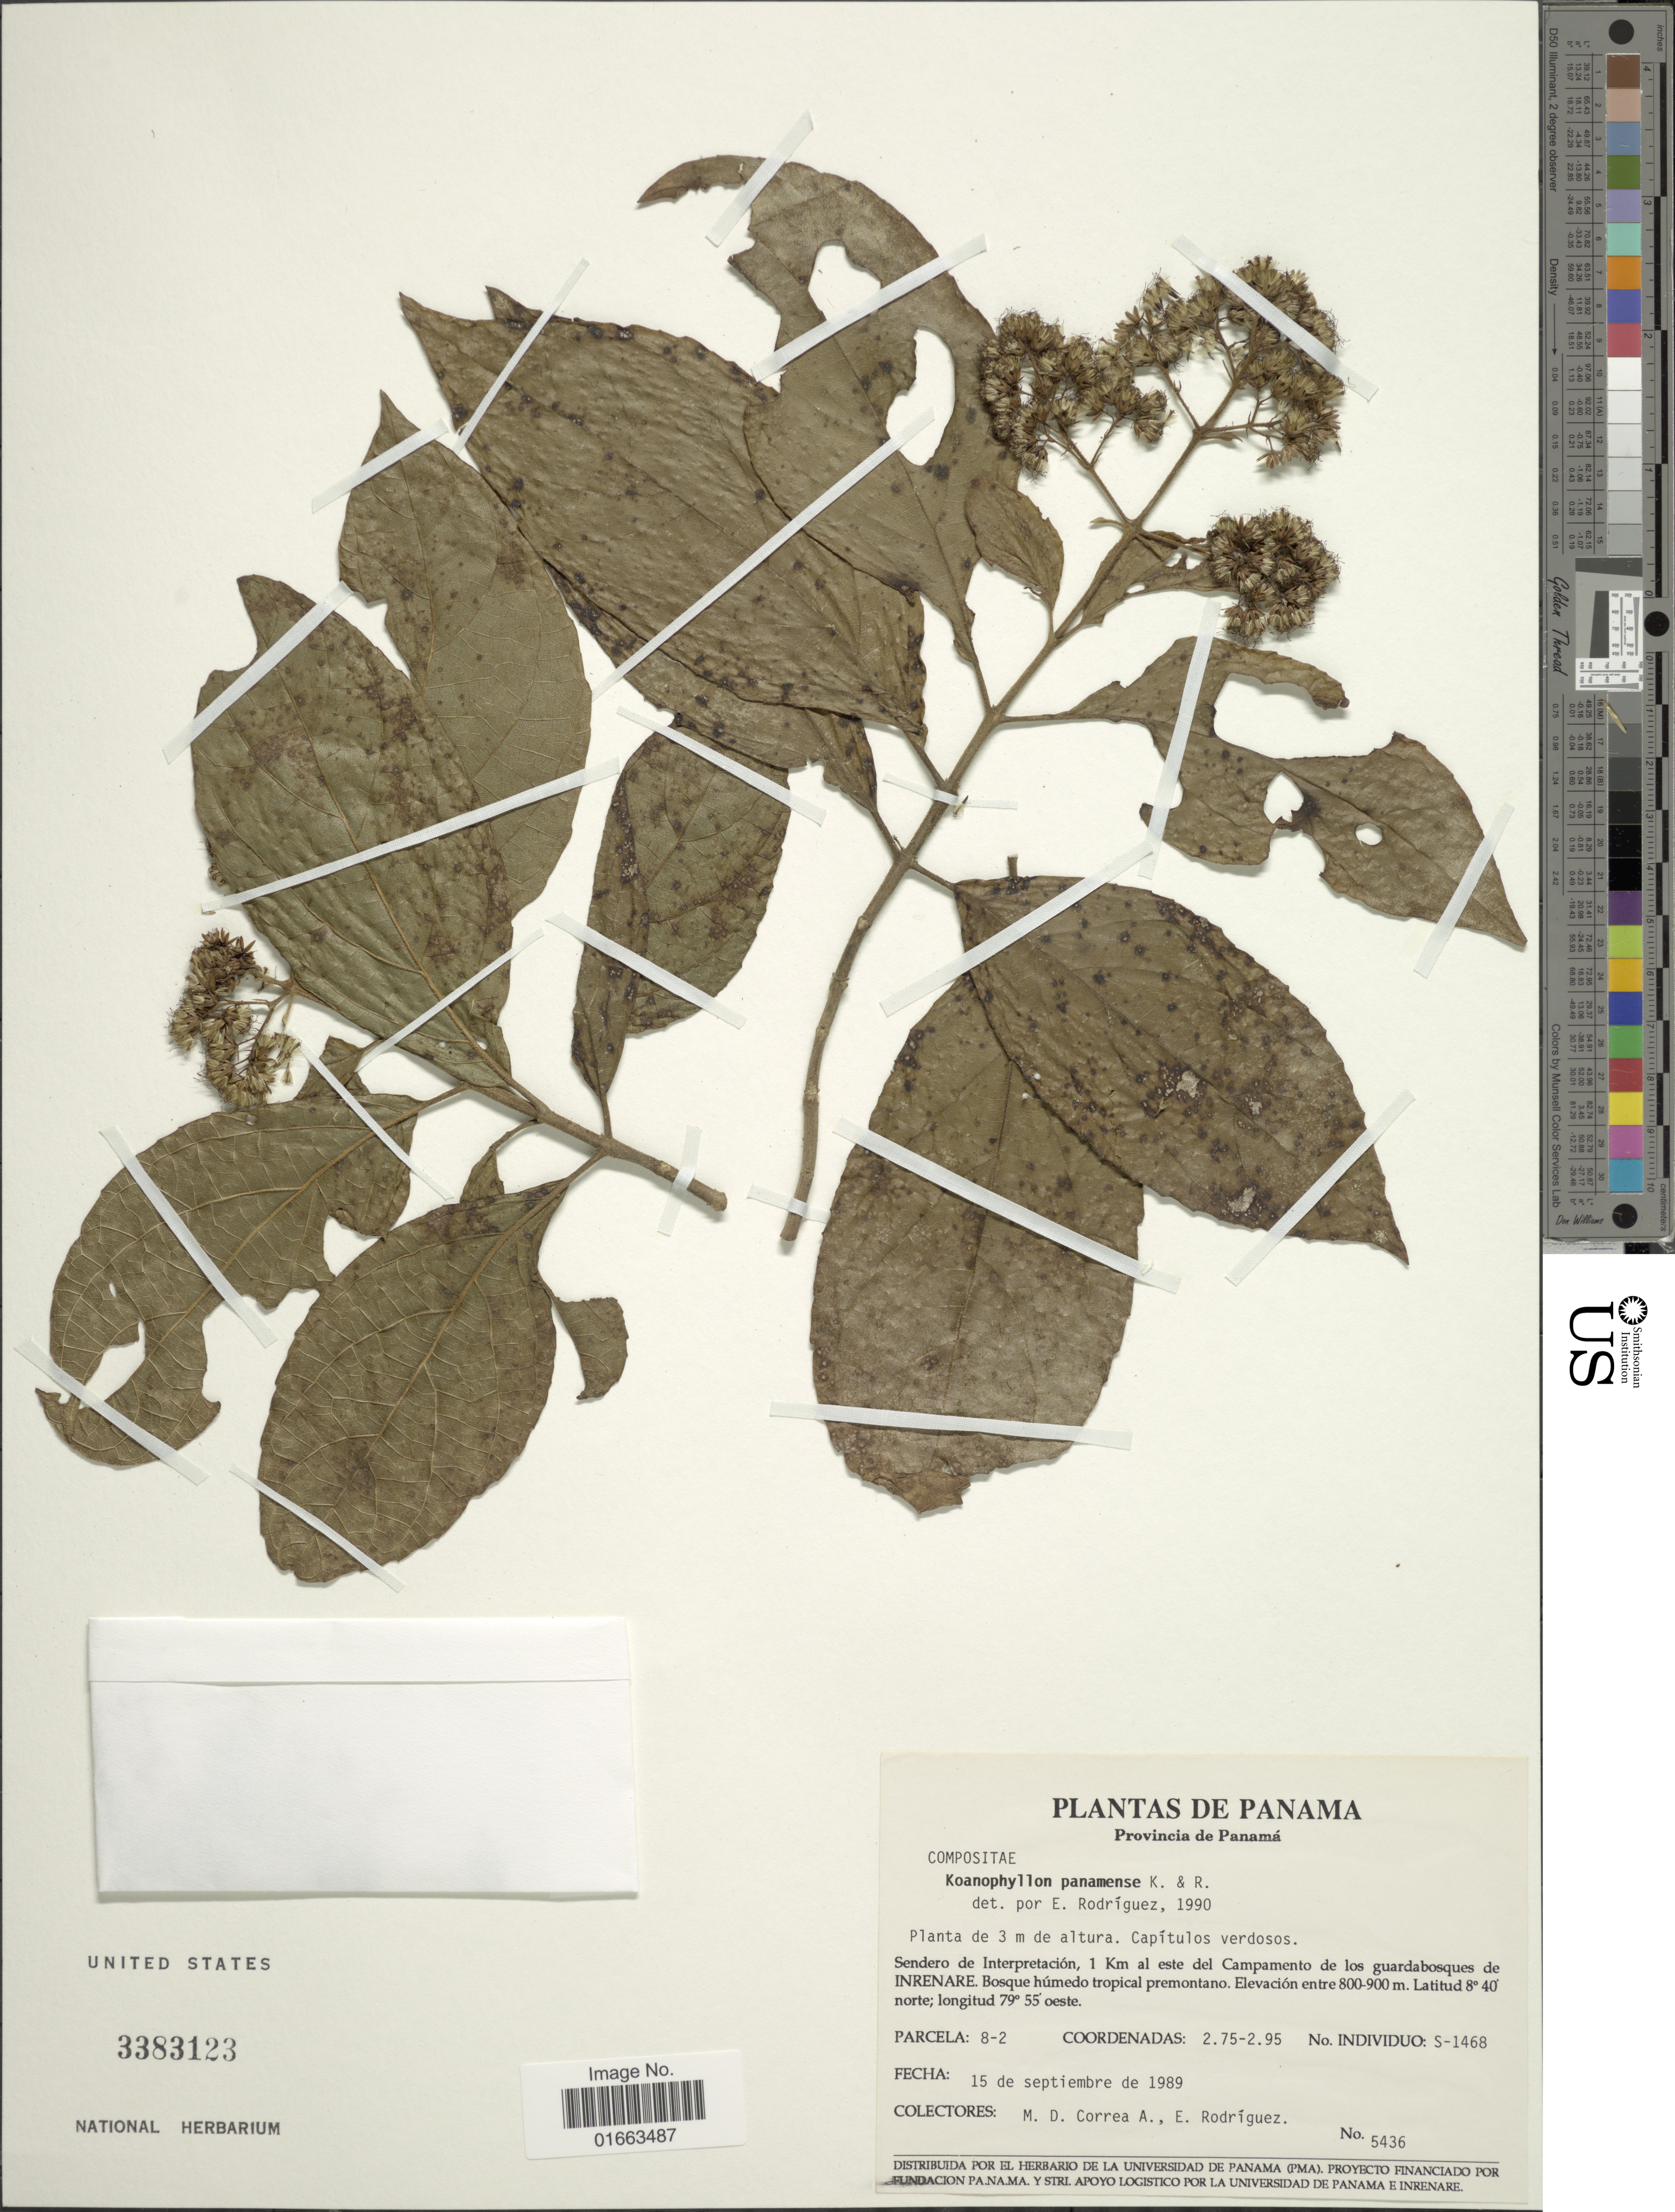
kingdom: Plantae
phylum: Tracheophyta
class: Magnoliopsida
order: Asterales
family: Asteraceae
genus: Koanophyllon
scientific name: Koanophyllon panamensis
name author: R.M. King & H. Rob.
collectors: M. D. Corrêa-A. & E. Rodriguez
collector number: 5436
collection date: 1989-09-15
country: Panama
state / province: Panamá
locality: Sendero de Interpretación, 1 Km al este del campamento de los guardabosques de Inrenare, Bosque húmedo tropical premontano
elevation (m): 800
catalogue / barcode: US 3383123